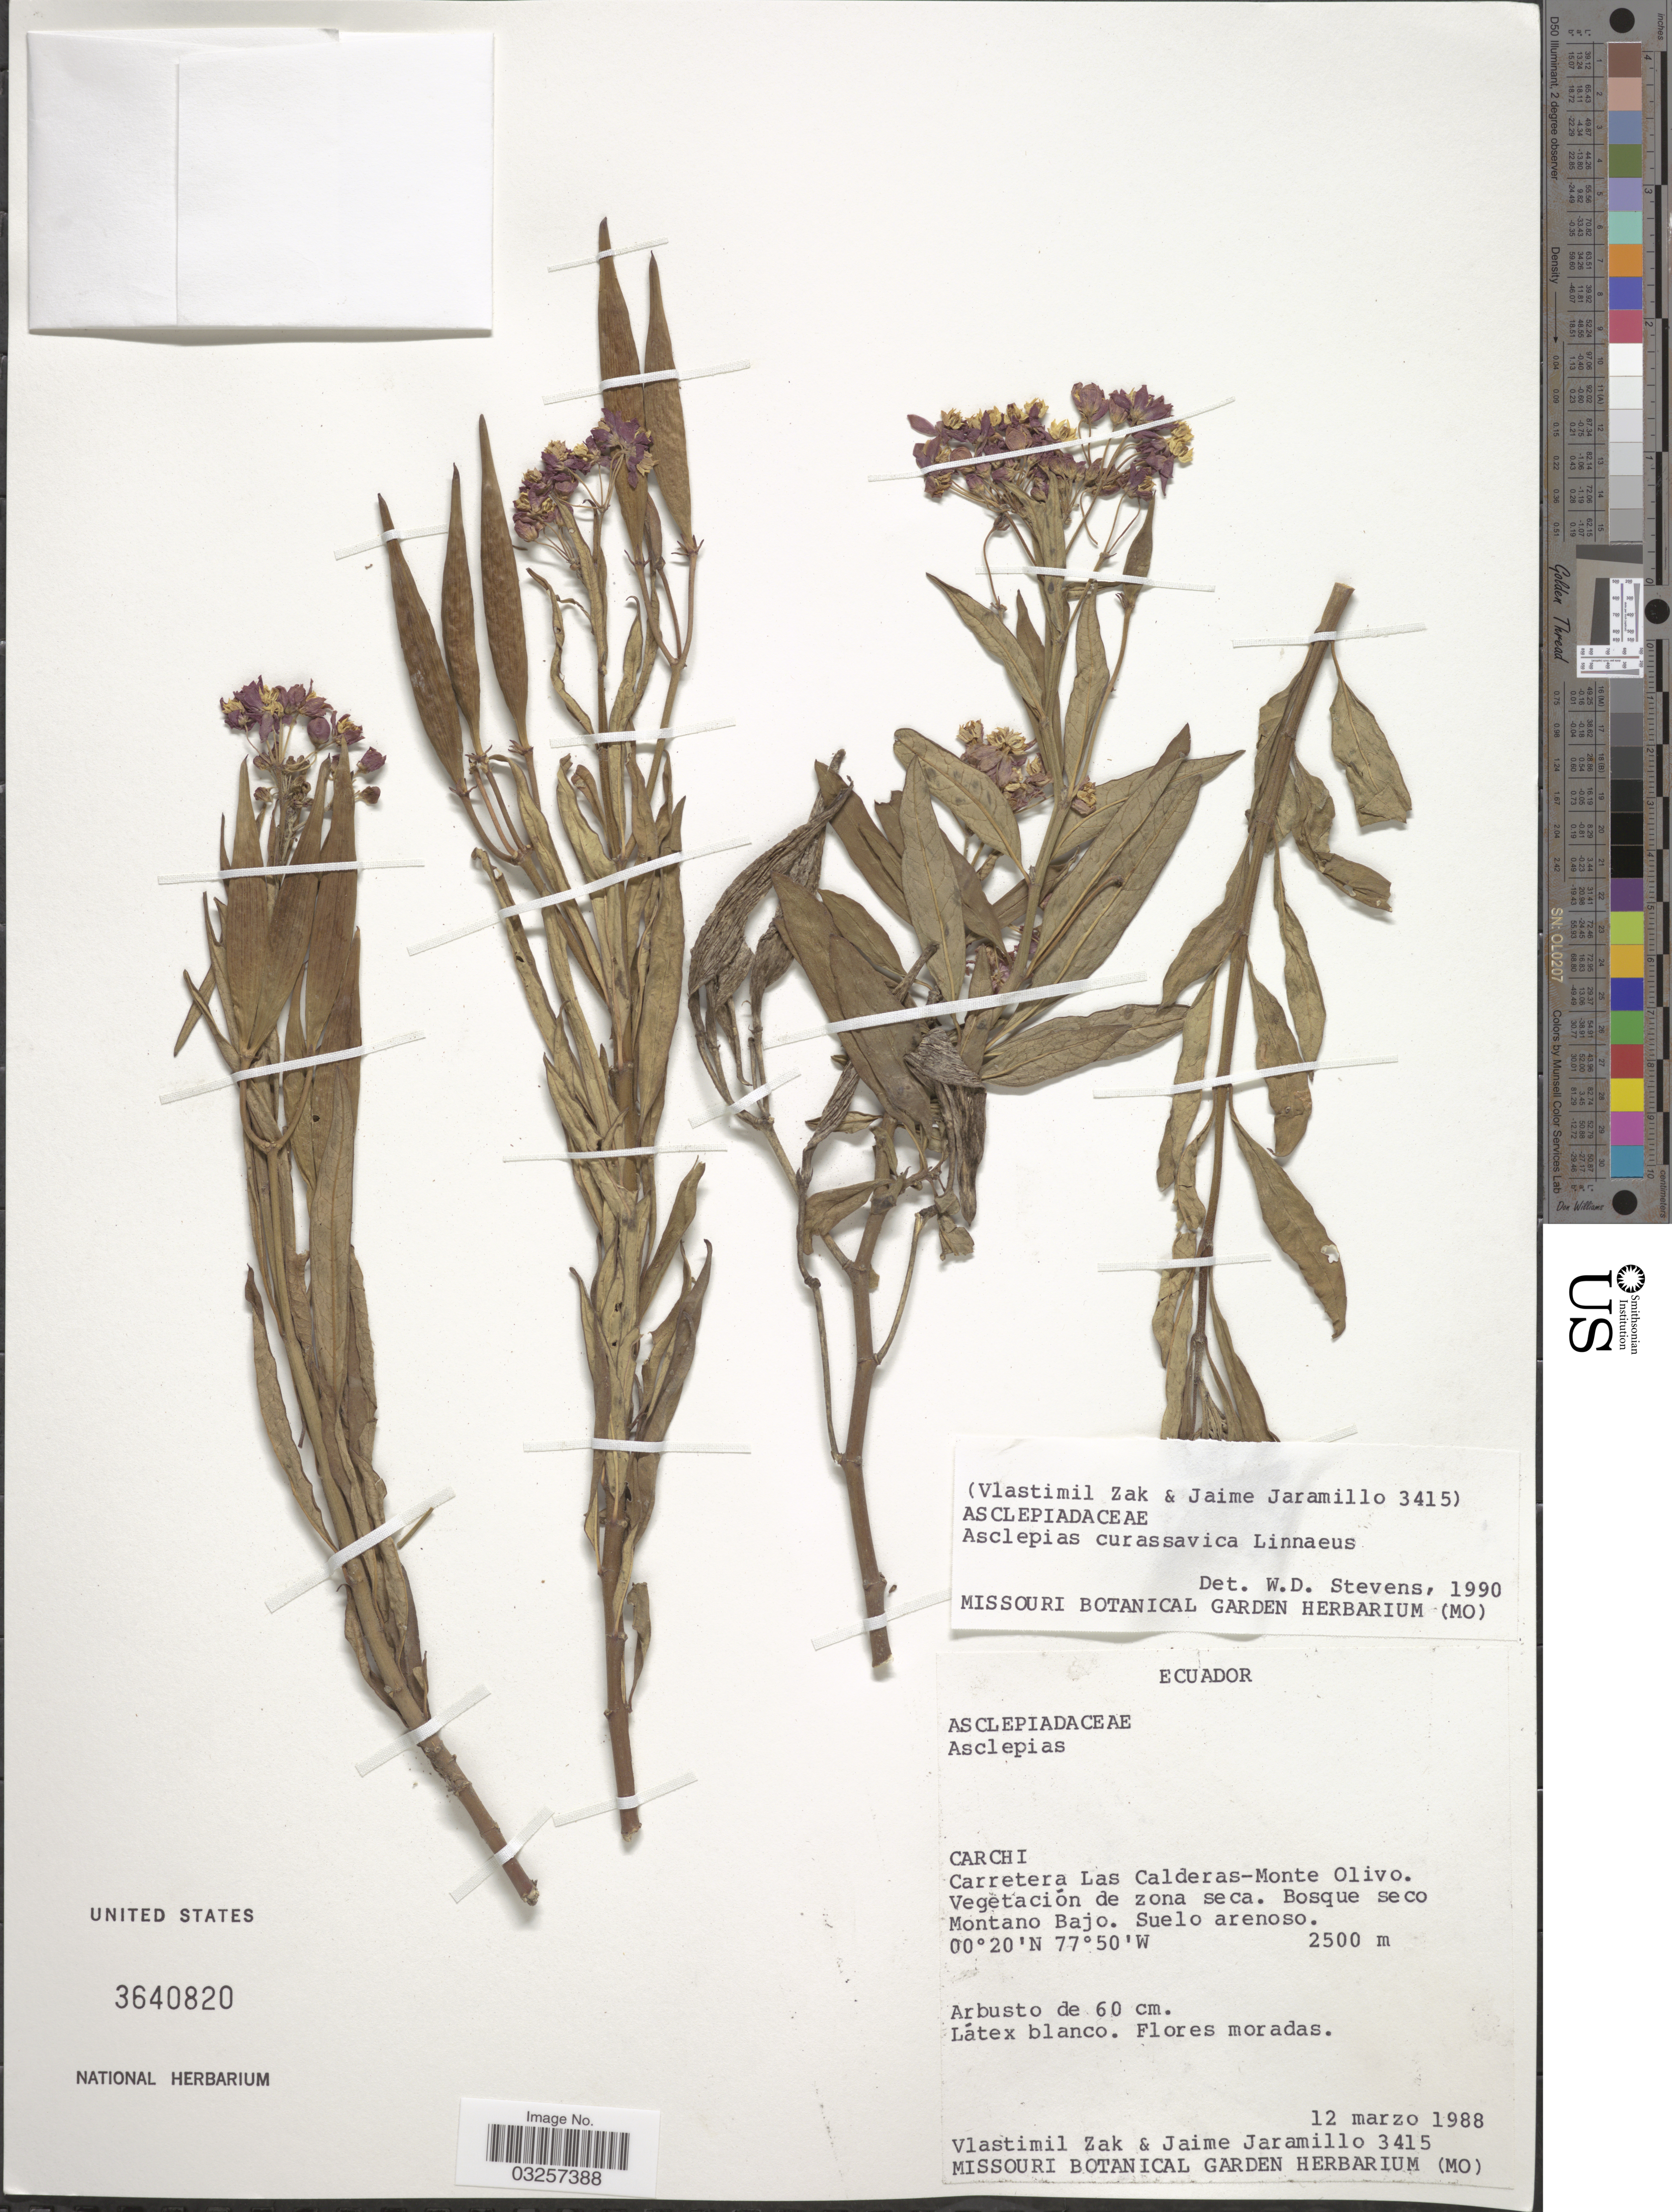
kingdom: Plantae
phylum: Tracheophyta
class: Magnoliopsida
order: Gentianales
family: Apocynaceae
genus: Asclepias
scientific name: Asclepias curassavica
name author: L.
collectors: V. Zak & J. Jaramillo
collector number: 3415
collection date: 1988-03-12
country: Ecuador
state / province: Carchi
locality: Carretera Las Calderas-Monte Olivo.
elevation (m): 2500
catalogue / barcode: US 3640820